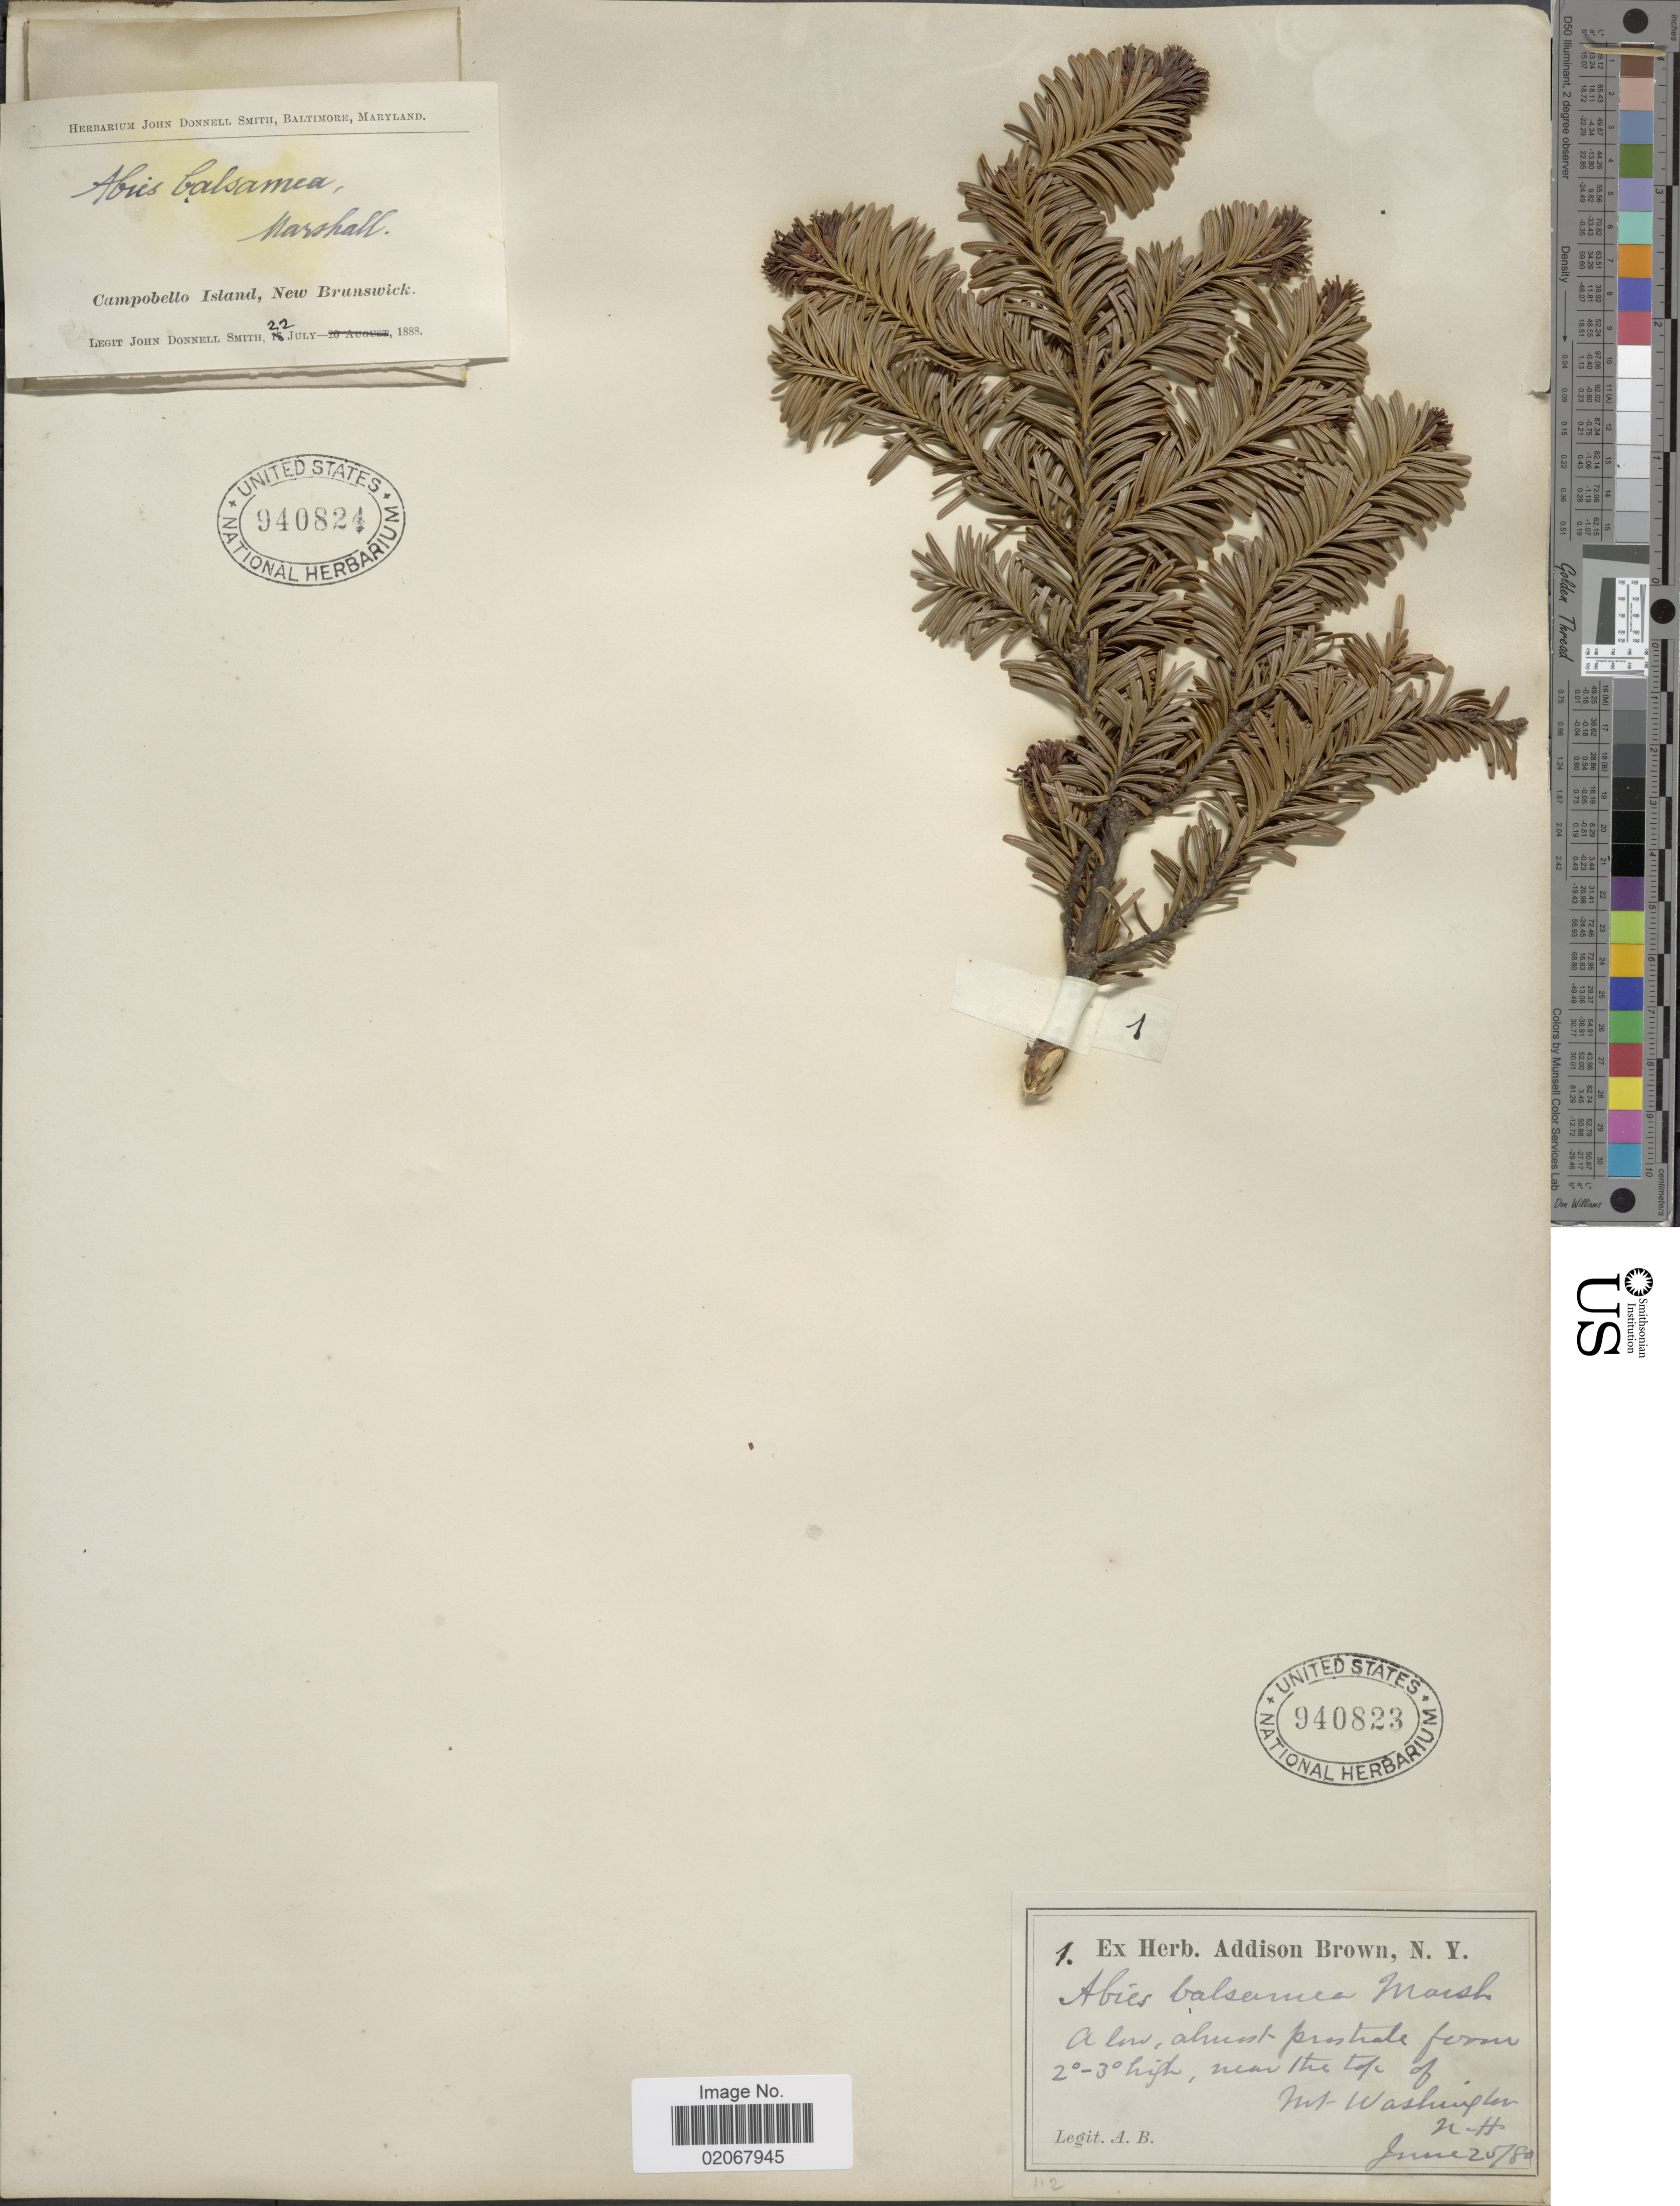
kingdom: Plantae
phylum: Tracheophyta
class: Pinopsida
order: Pinales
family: Pinaceae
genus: Abies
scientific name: Abies balsamea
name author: (L.) Mill.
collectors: A. Brown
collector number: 1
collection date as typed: Transcribed d/m/y: 25/6/80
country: United States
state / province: New Hampshire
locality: Near the top of Mt. Washington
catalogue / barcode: US 940823